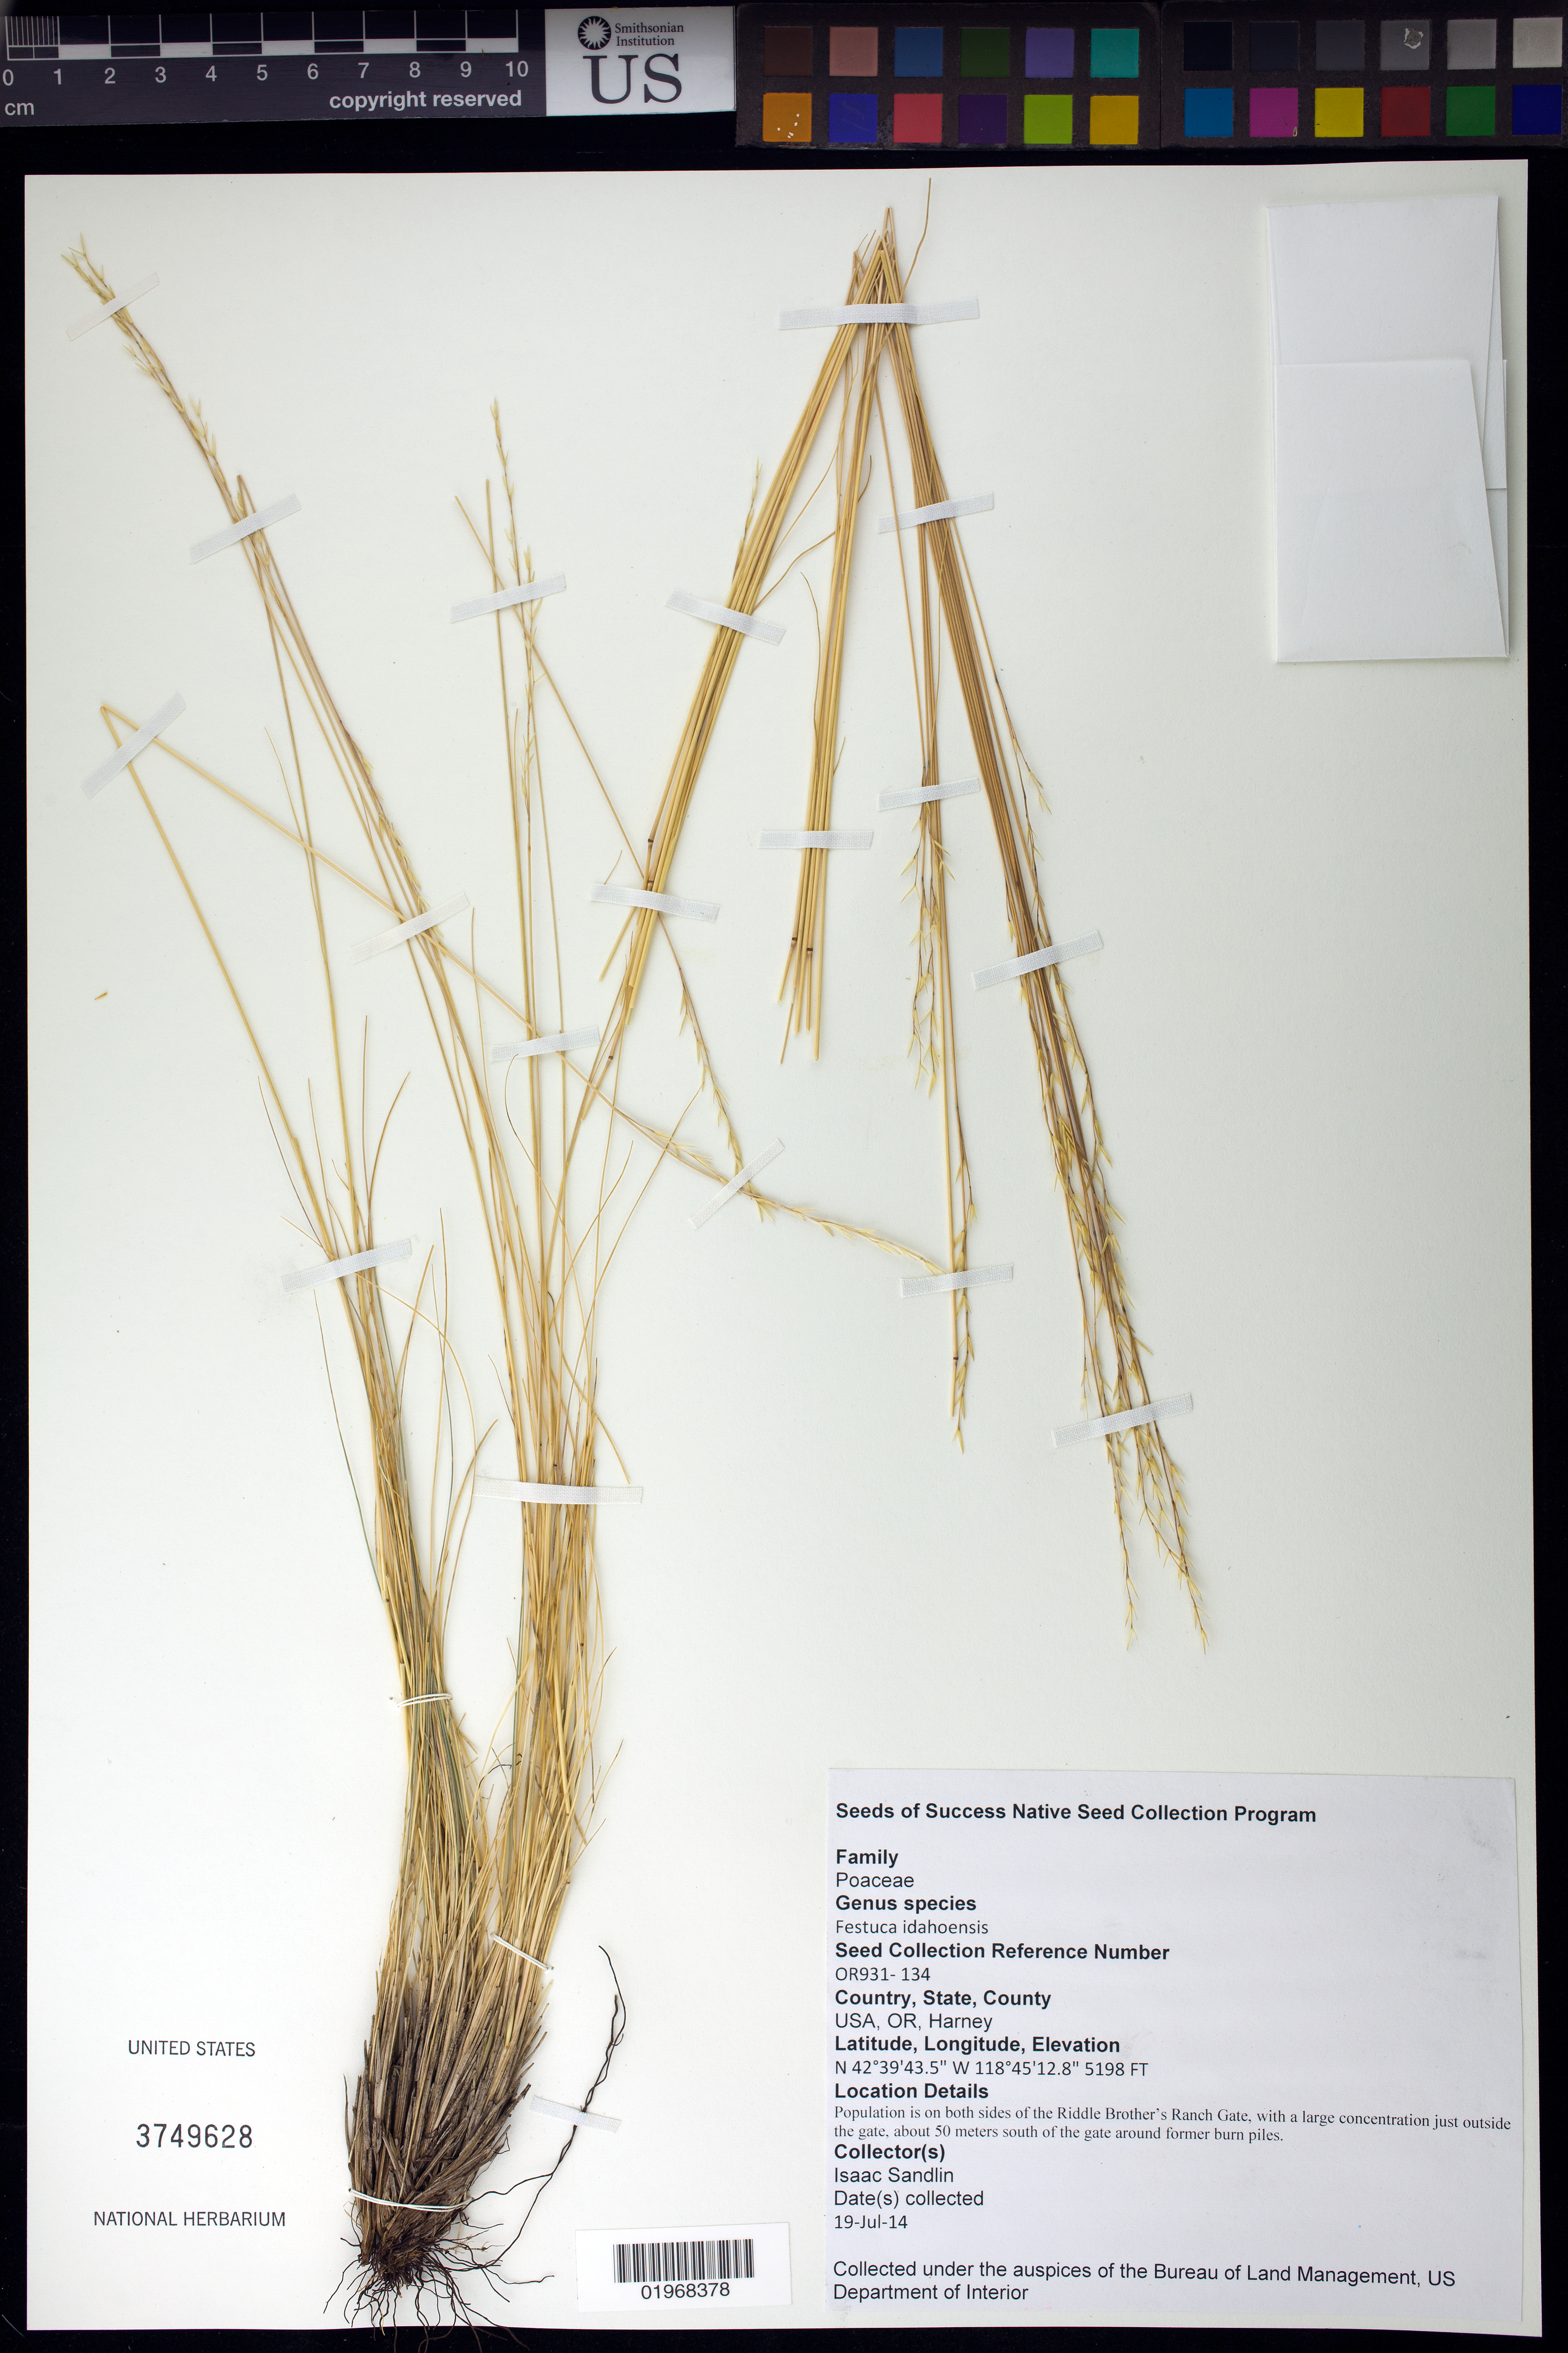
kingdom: Plantae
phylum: Tracheophyta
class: Liliopsida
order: Poales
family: Poaceae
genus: Festuca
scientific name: Festuca idahoensis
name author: Elmer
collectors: I. Sandlin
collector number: OR931-134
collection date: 2014-07-19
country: United States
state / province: Oregon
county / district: Harney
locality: Steens Mountain Cooperative Management and Protection Area. Riddle Brother's Ranch Gate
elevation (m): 1584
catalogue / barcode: US 3749628